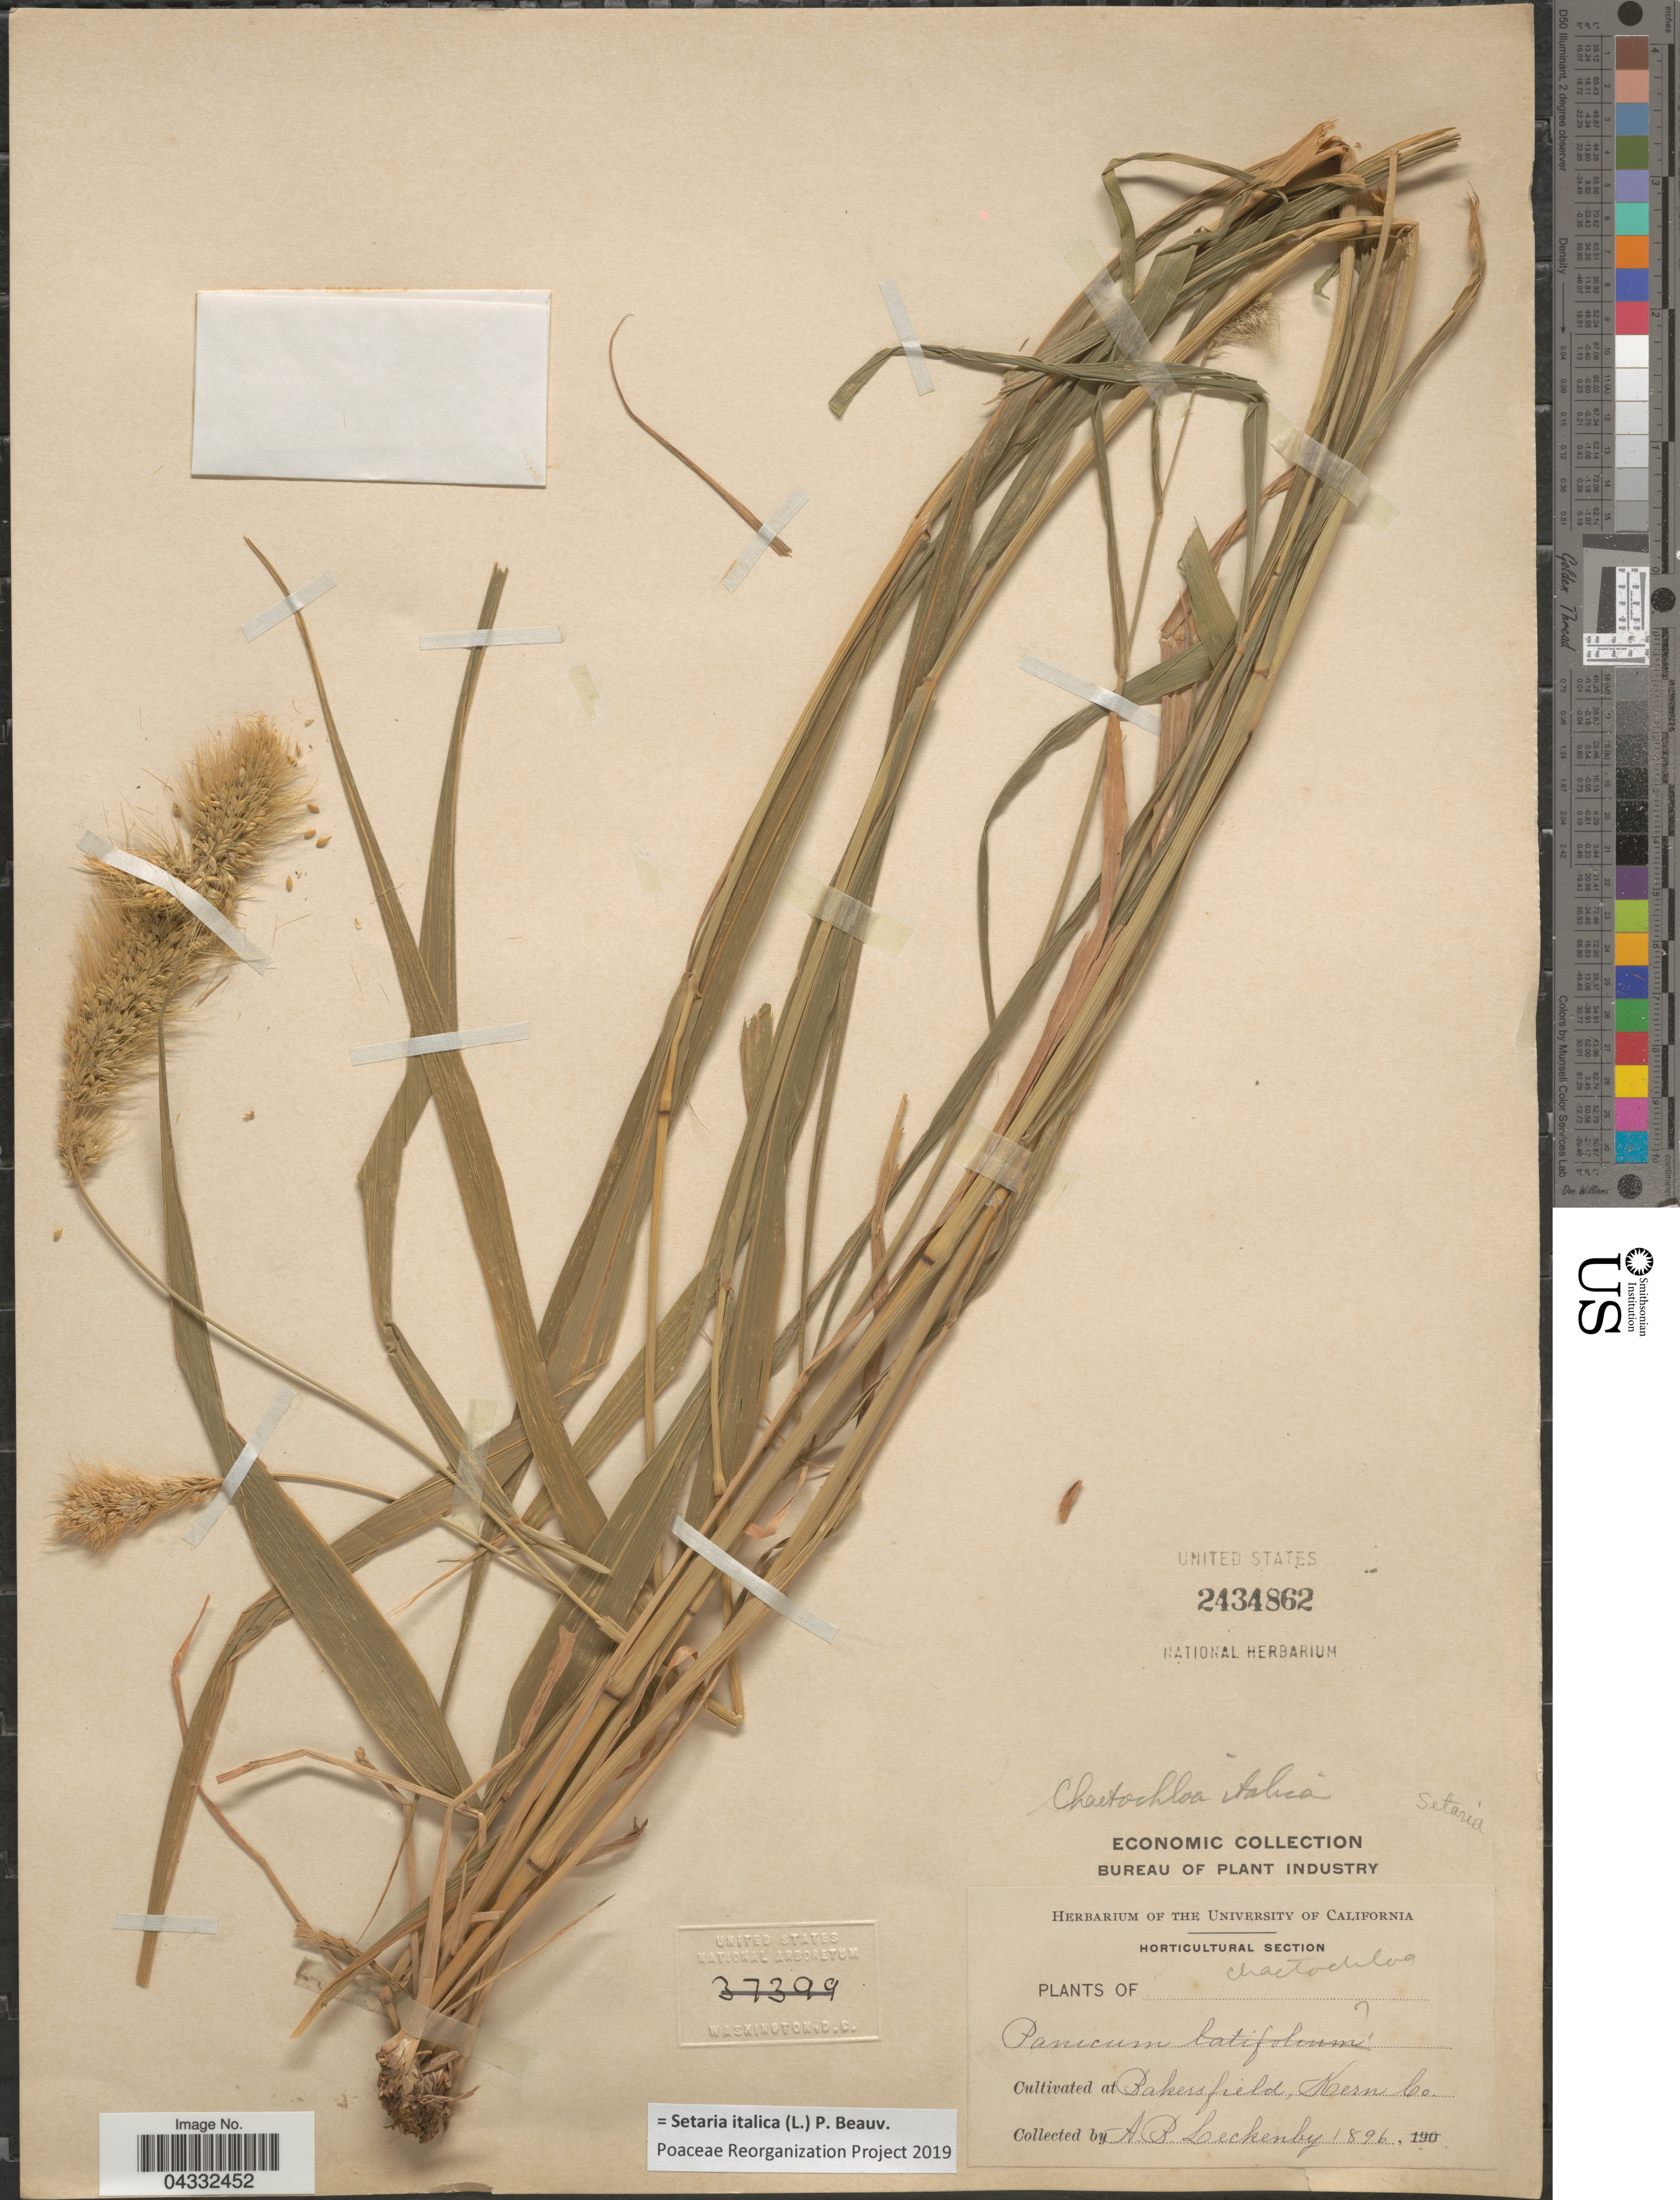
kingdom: Plantae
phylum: Tracheophyta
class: Liliopsida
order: Poales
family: Poaceae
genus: Setaria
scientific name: Setaria italica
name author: (L.) P. Beauv.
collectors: A. Leckenby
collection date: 1896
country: United States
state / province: California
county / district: Kern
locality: Bakersfield, Kern Co.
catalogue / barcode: US 2434862